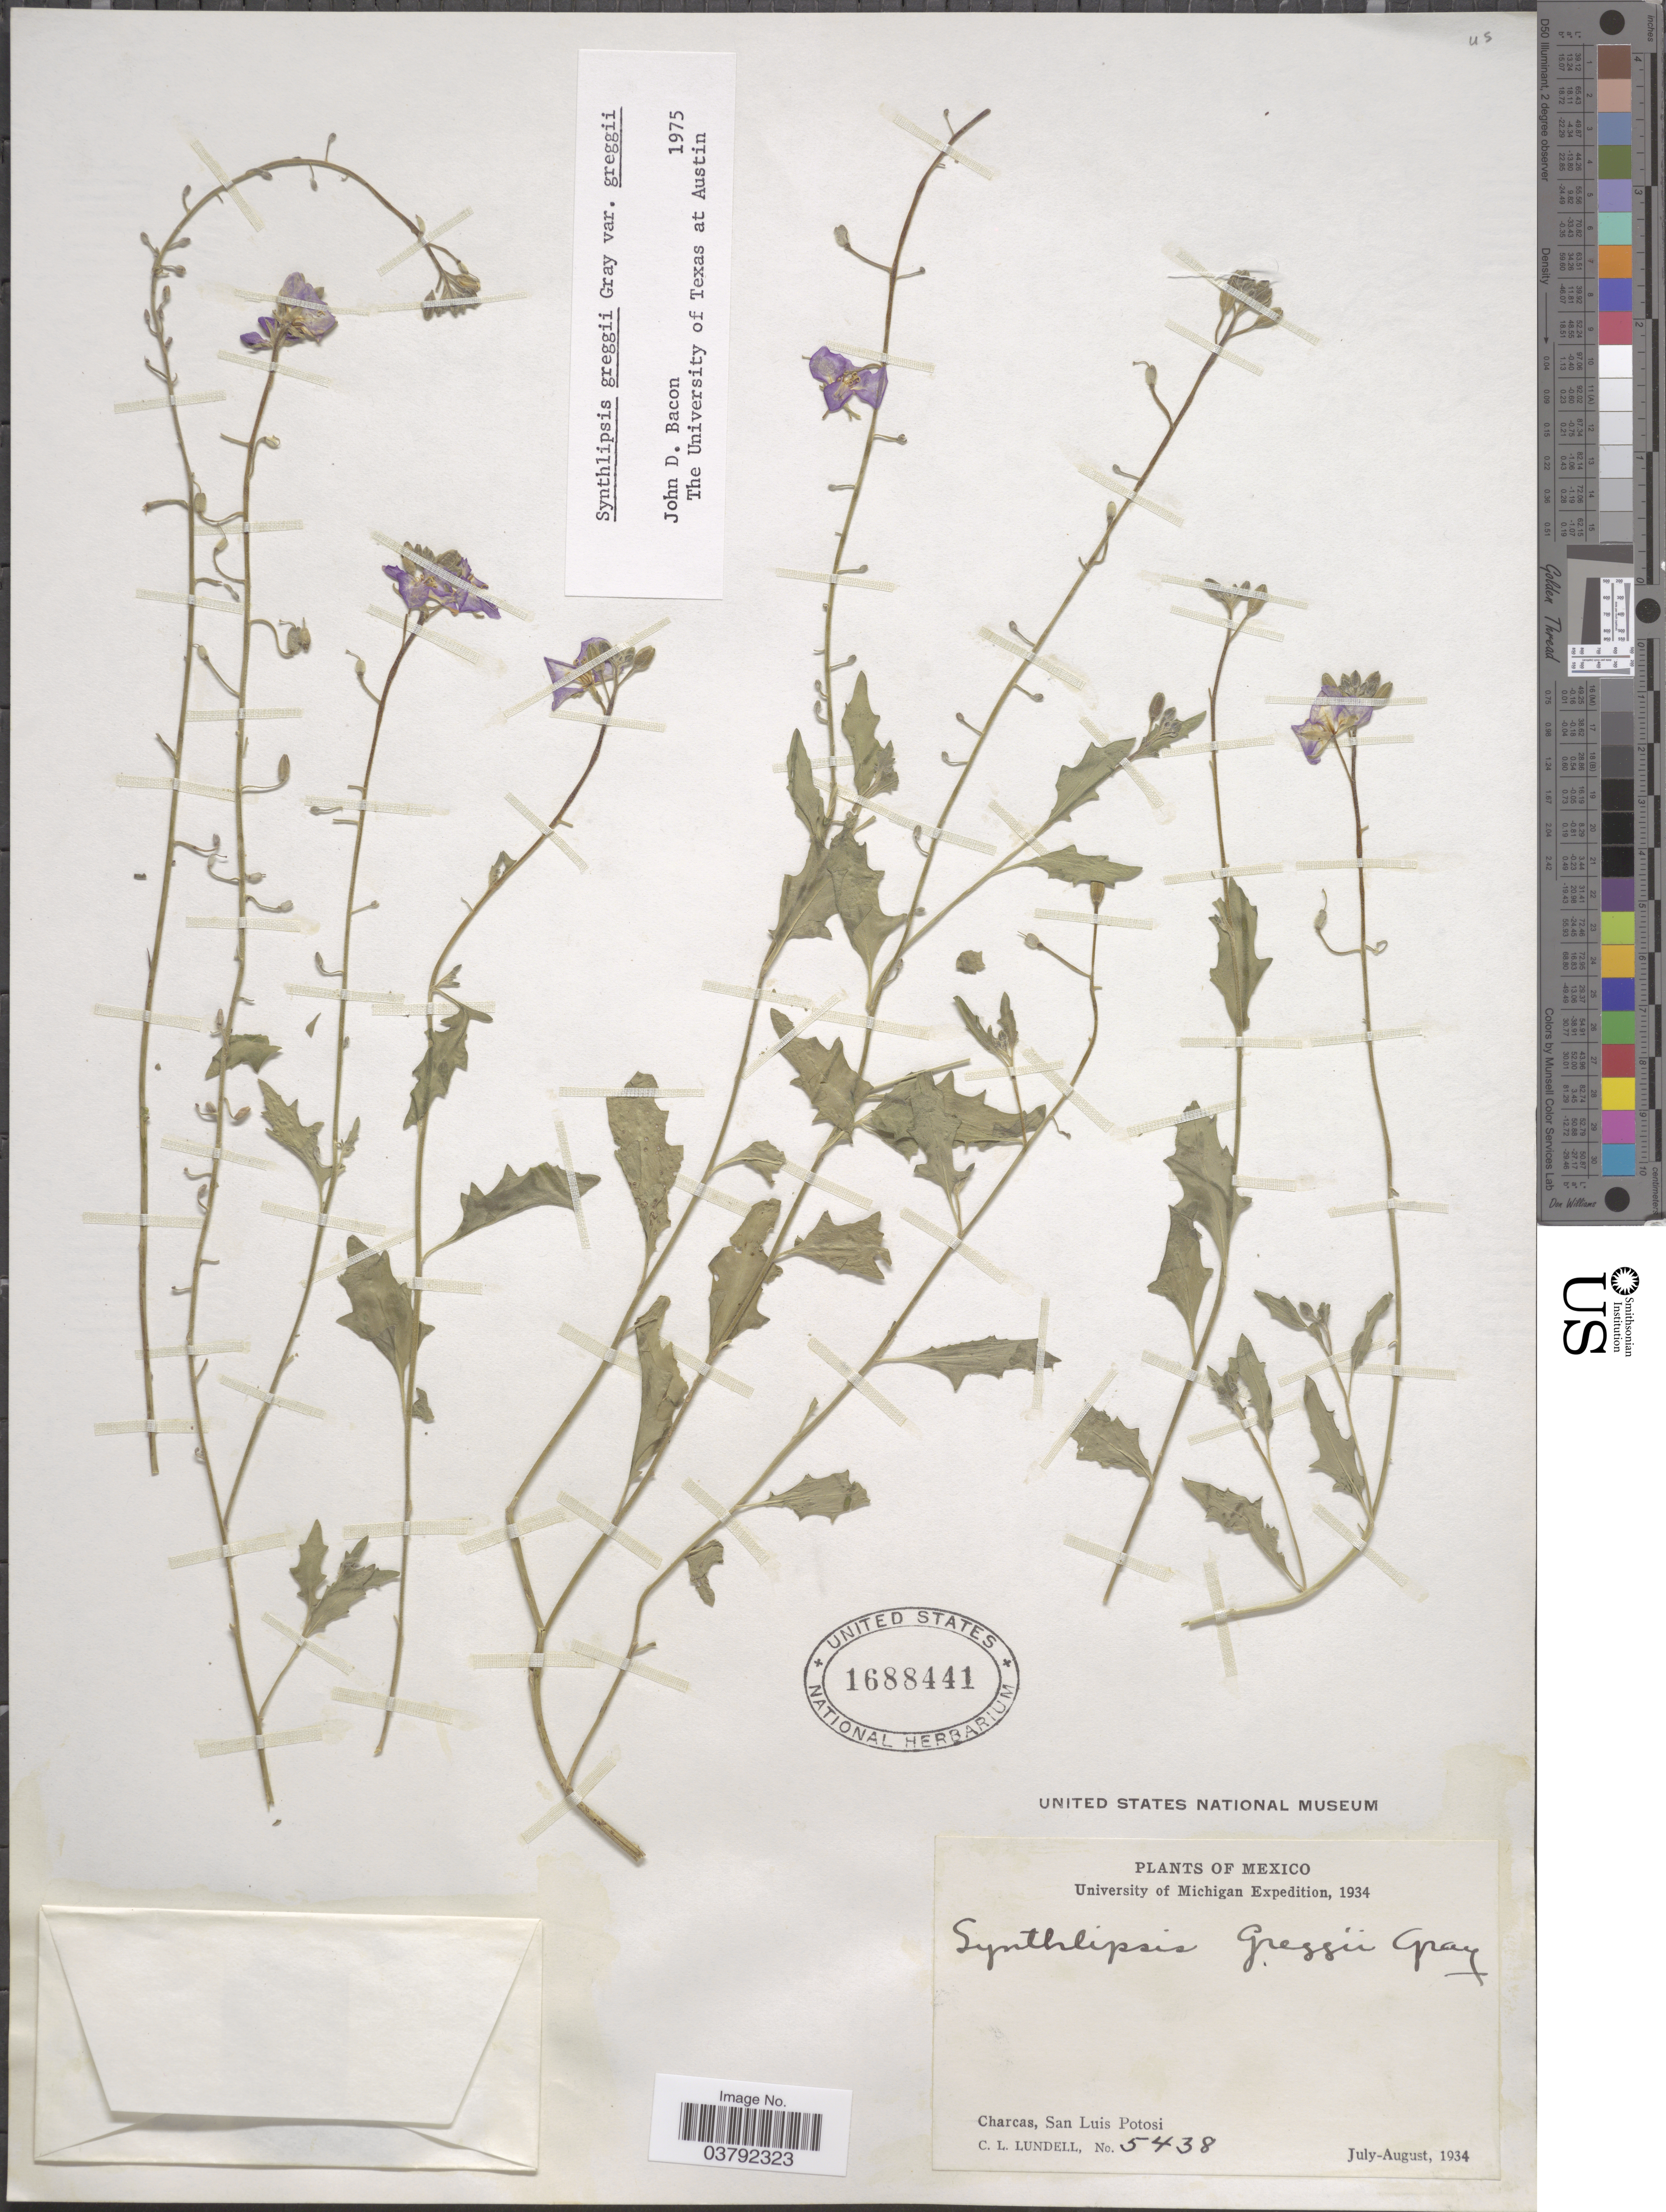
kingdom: Plantae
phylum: Tracheophyta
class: Magnoliopsida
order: Brassicales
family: Brassicaceae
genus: Synthlipsis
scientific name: Synthlipsis greggii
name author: A. Gray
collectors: C. L. Lundell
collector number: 5438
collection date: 1934-07/1934-08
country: Mexico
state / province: San Luis Potosí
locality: Charcas.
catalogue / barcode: US 1688441